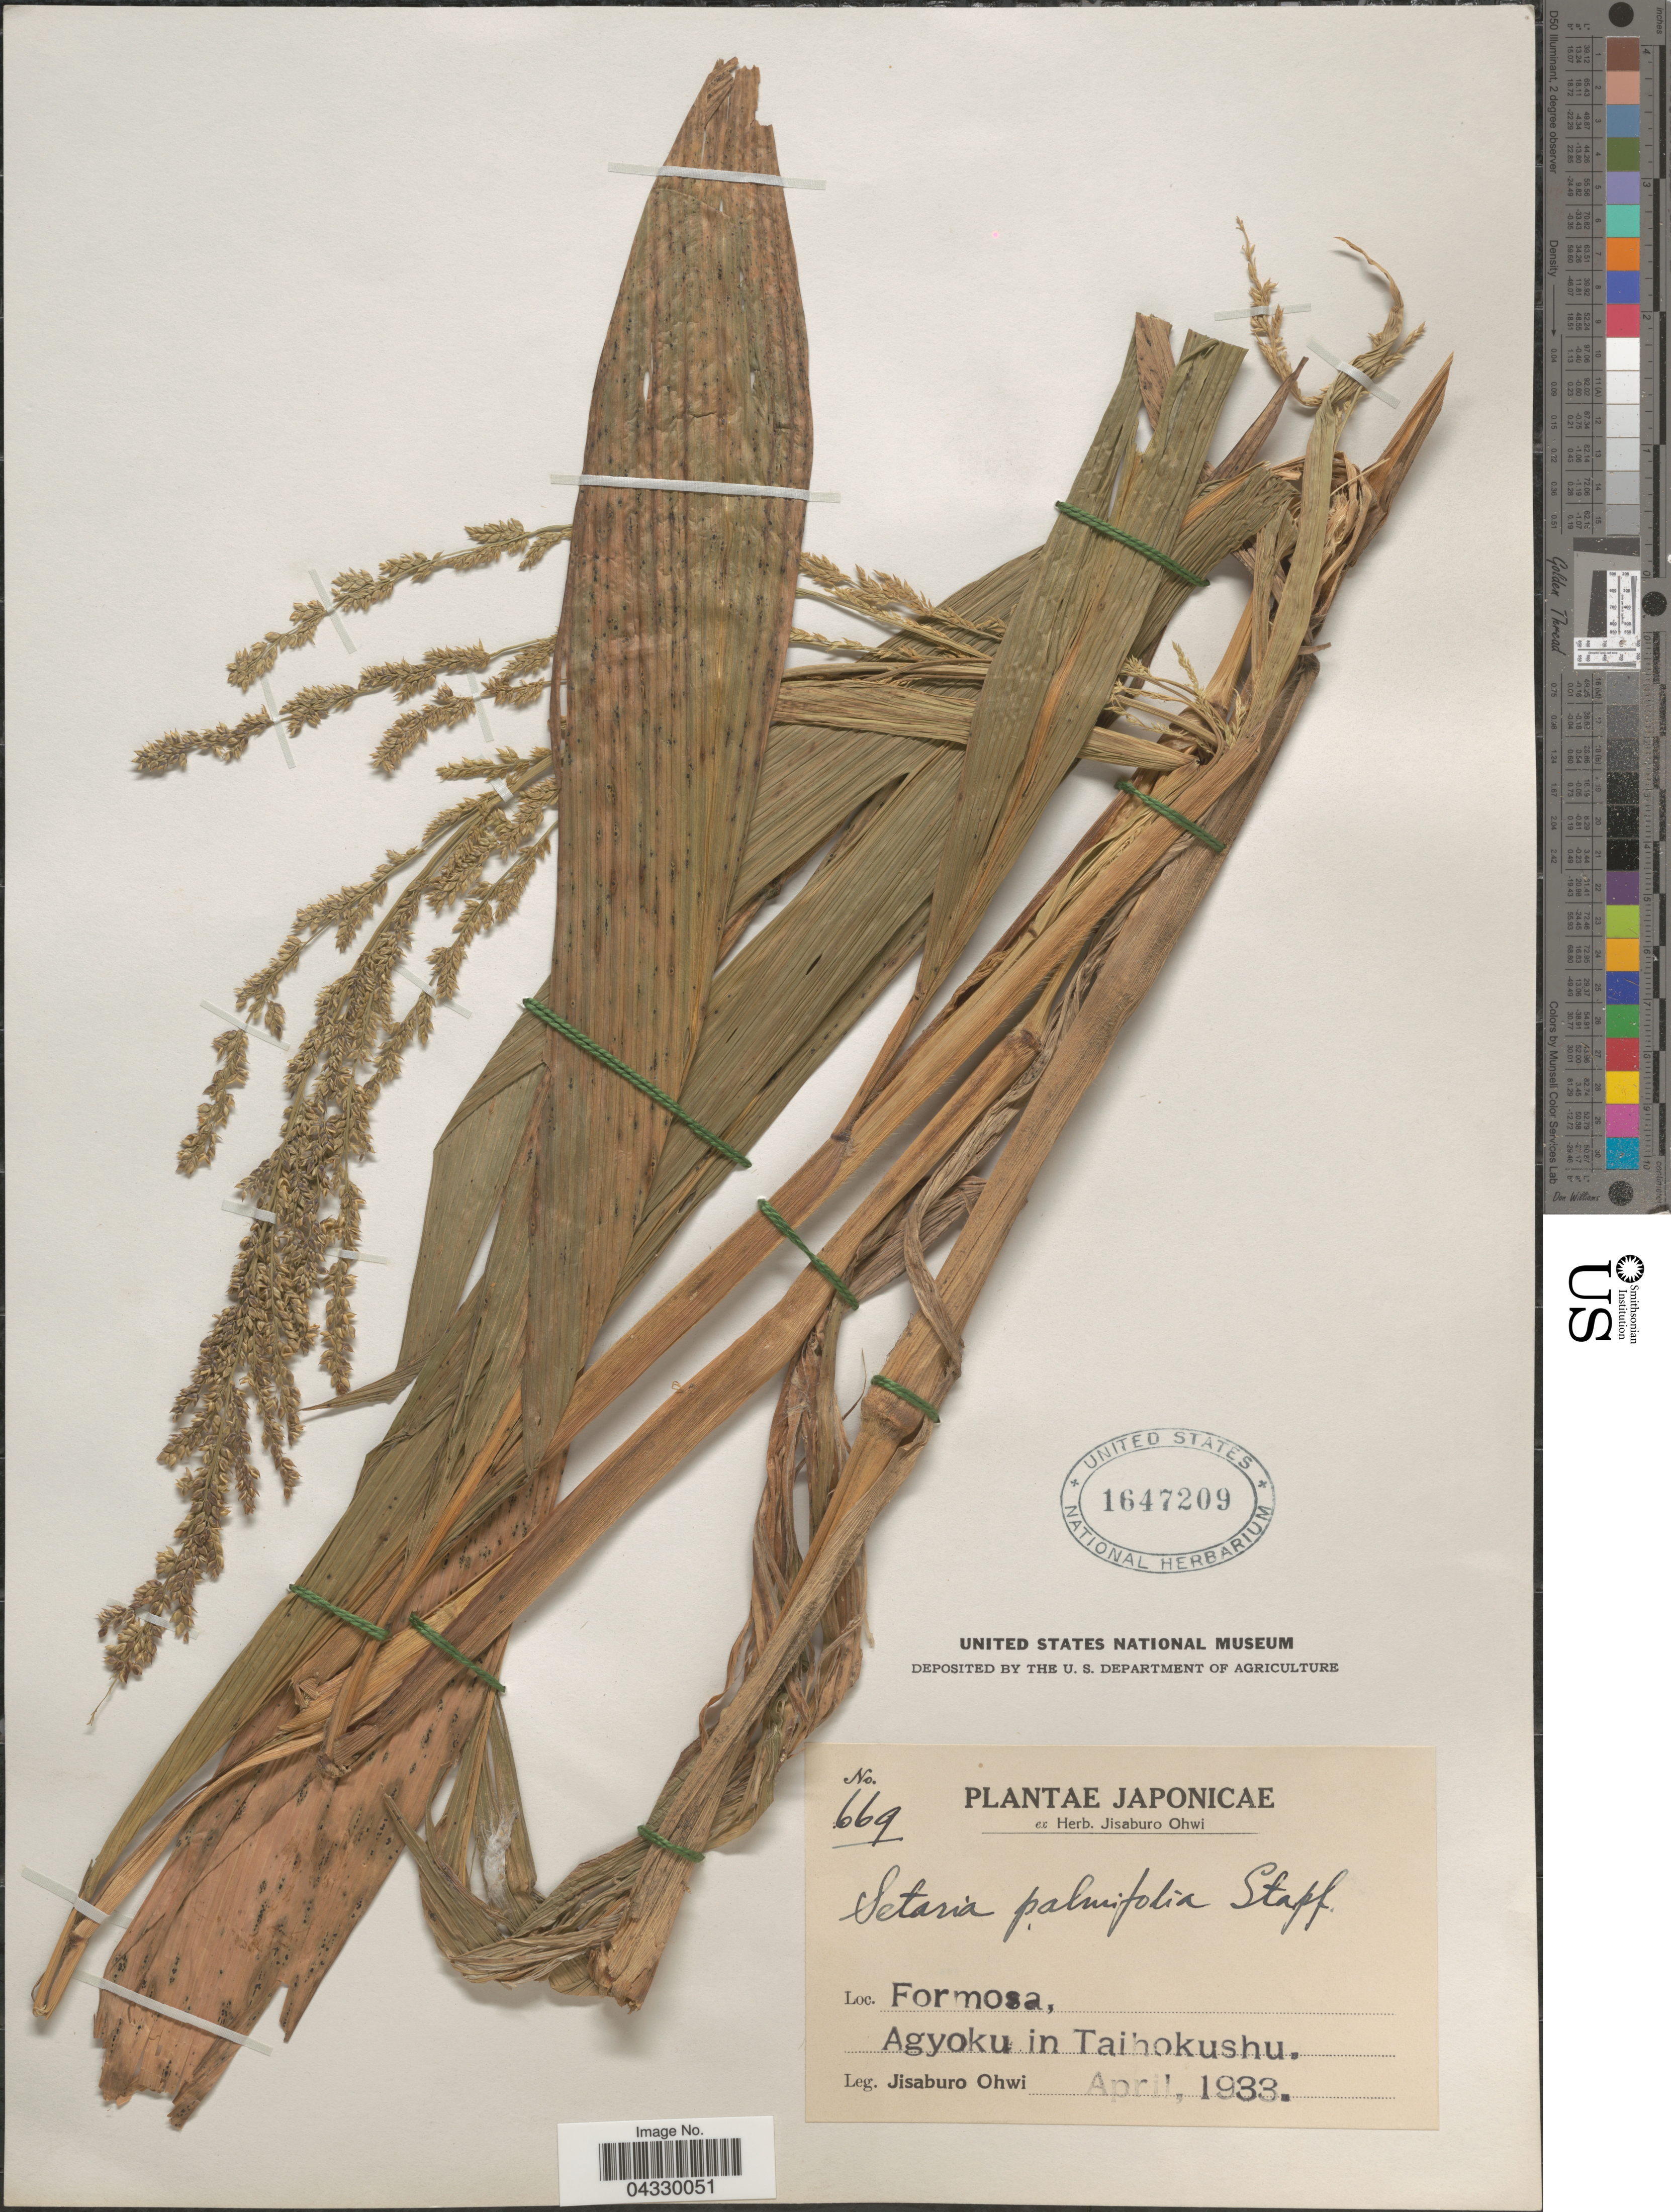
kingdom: Plantae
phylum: Tracheophyta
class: Liliopsida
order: Poales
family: Poaceae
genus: Setaria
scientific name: Setaria palmifolia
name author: (J. Koenig) Stapf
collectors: J. Ohwi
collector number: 669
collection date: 1933-04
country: Taiwan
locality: Formosa. Agyoku in Taihokushu.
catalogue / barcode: US 1647209